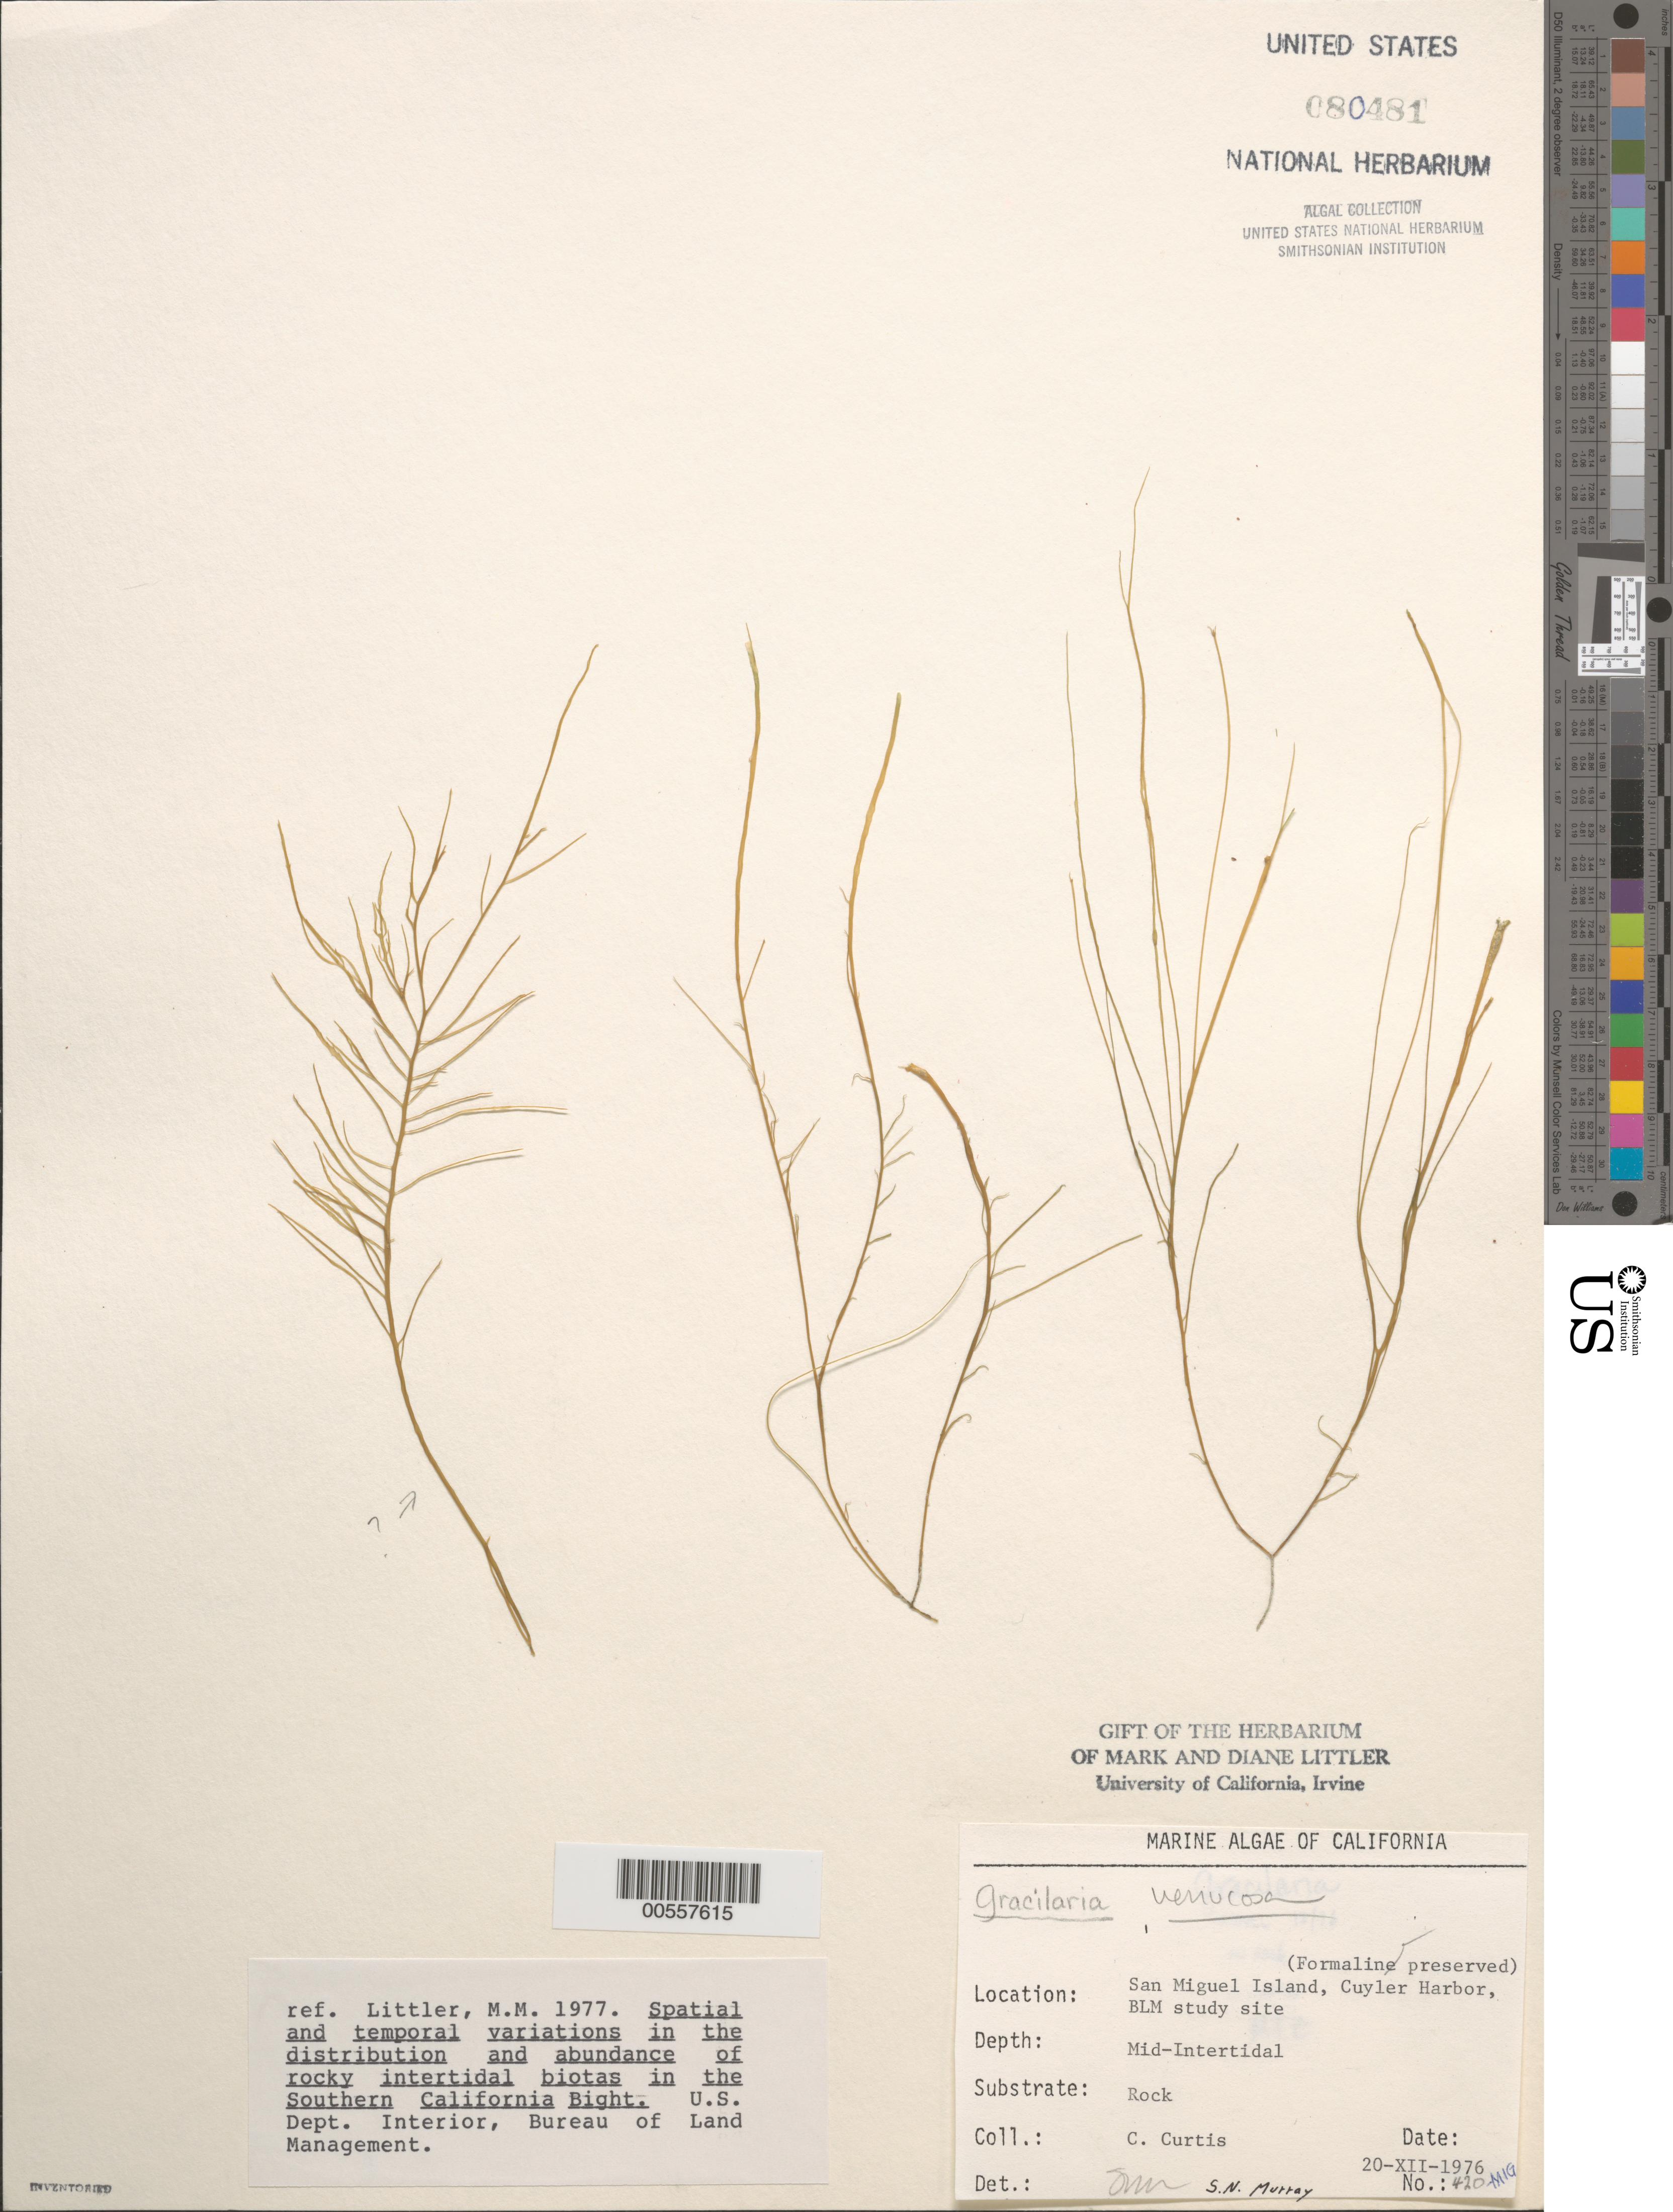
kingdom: Plantae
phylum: Rhodophyta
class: Florideophyceae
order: Gracilariales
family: Gracilariaceae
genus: Gracilariopsis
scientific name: Gracilariopsis longissima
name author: (S.G. Gmel.) Steentoft et al.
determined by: Algae name updating Project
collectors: C. Curtis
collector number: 420-MIG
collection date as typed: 20 Dec 1976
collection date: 1976-12-20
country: United States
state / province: California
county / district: Santa Barbara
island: San Miguel Island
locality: Cuyler Harbor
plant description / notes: BLM-SOCALBIGHT Rocky Intertidal Survey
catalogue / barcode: US 80481